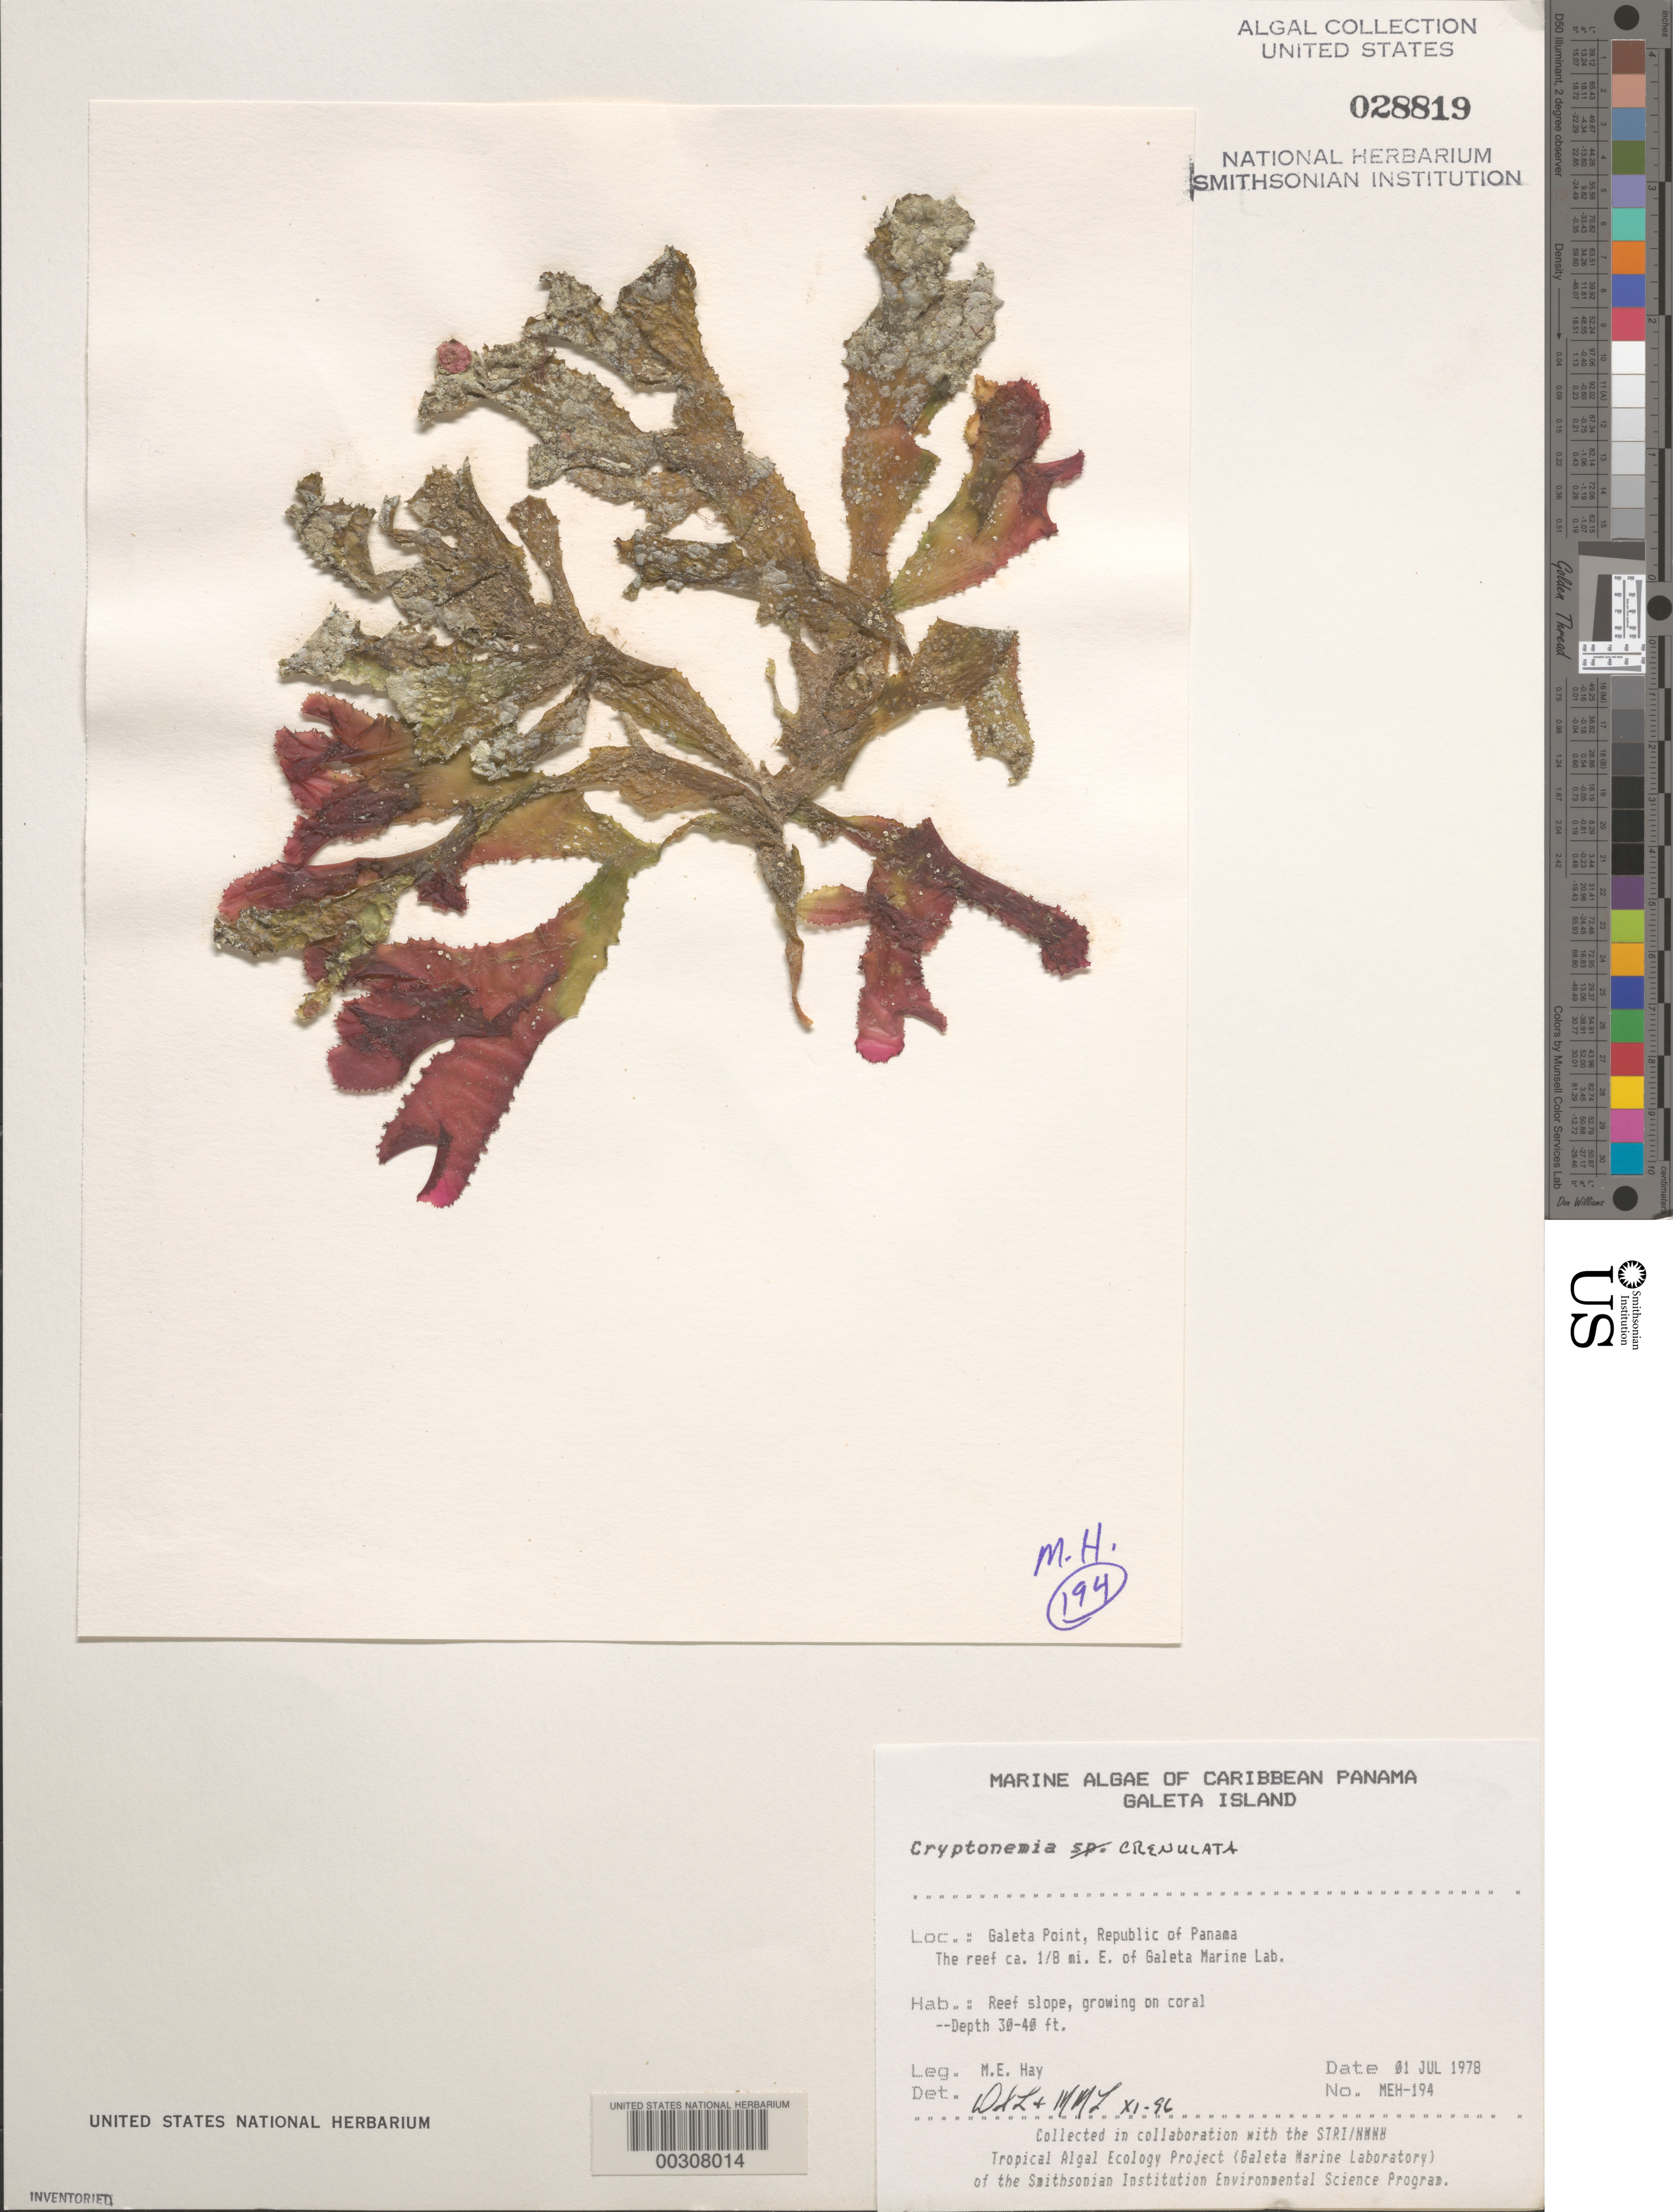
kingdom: Plantae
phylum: Rhodophyta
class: Florideophyceae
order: Halymeniales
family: Halymeniaceae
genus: Cryptonemia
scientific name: Cryptonemia crenulata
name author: (J. Agardh) J. Agardh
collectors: M. E. Hay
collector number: MEH-194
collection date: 1978-07-01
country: Panama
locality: Caribbean Panama. Galeta Island. Galeta Point, Republic of Panama. The reef ca. 1/8 mi. E. of Galeta Marine Lab.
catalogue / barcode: US 28819